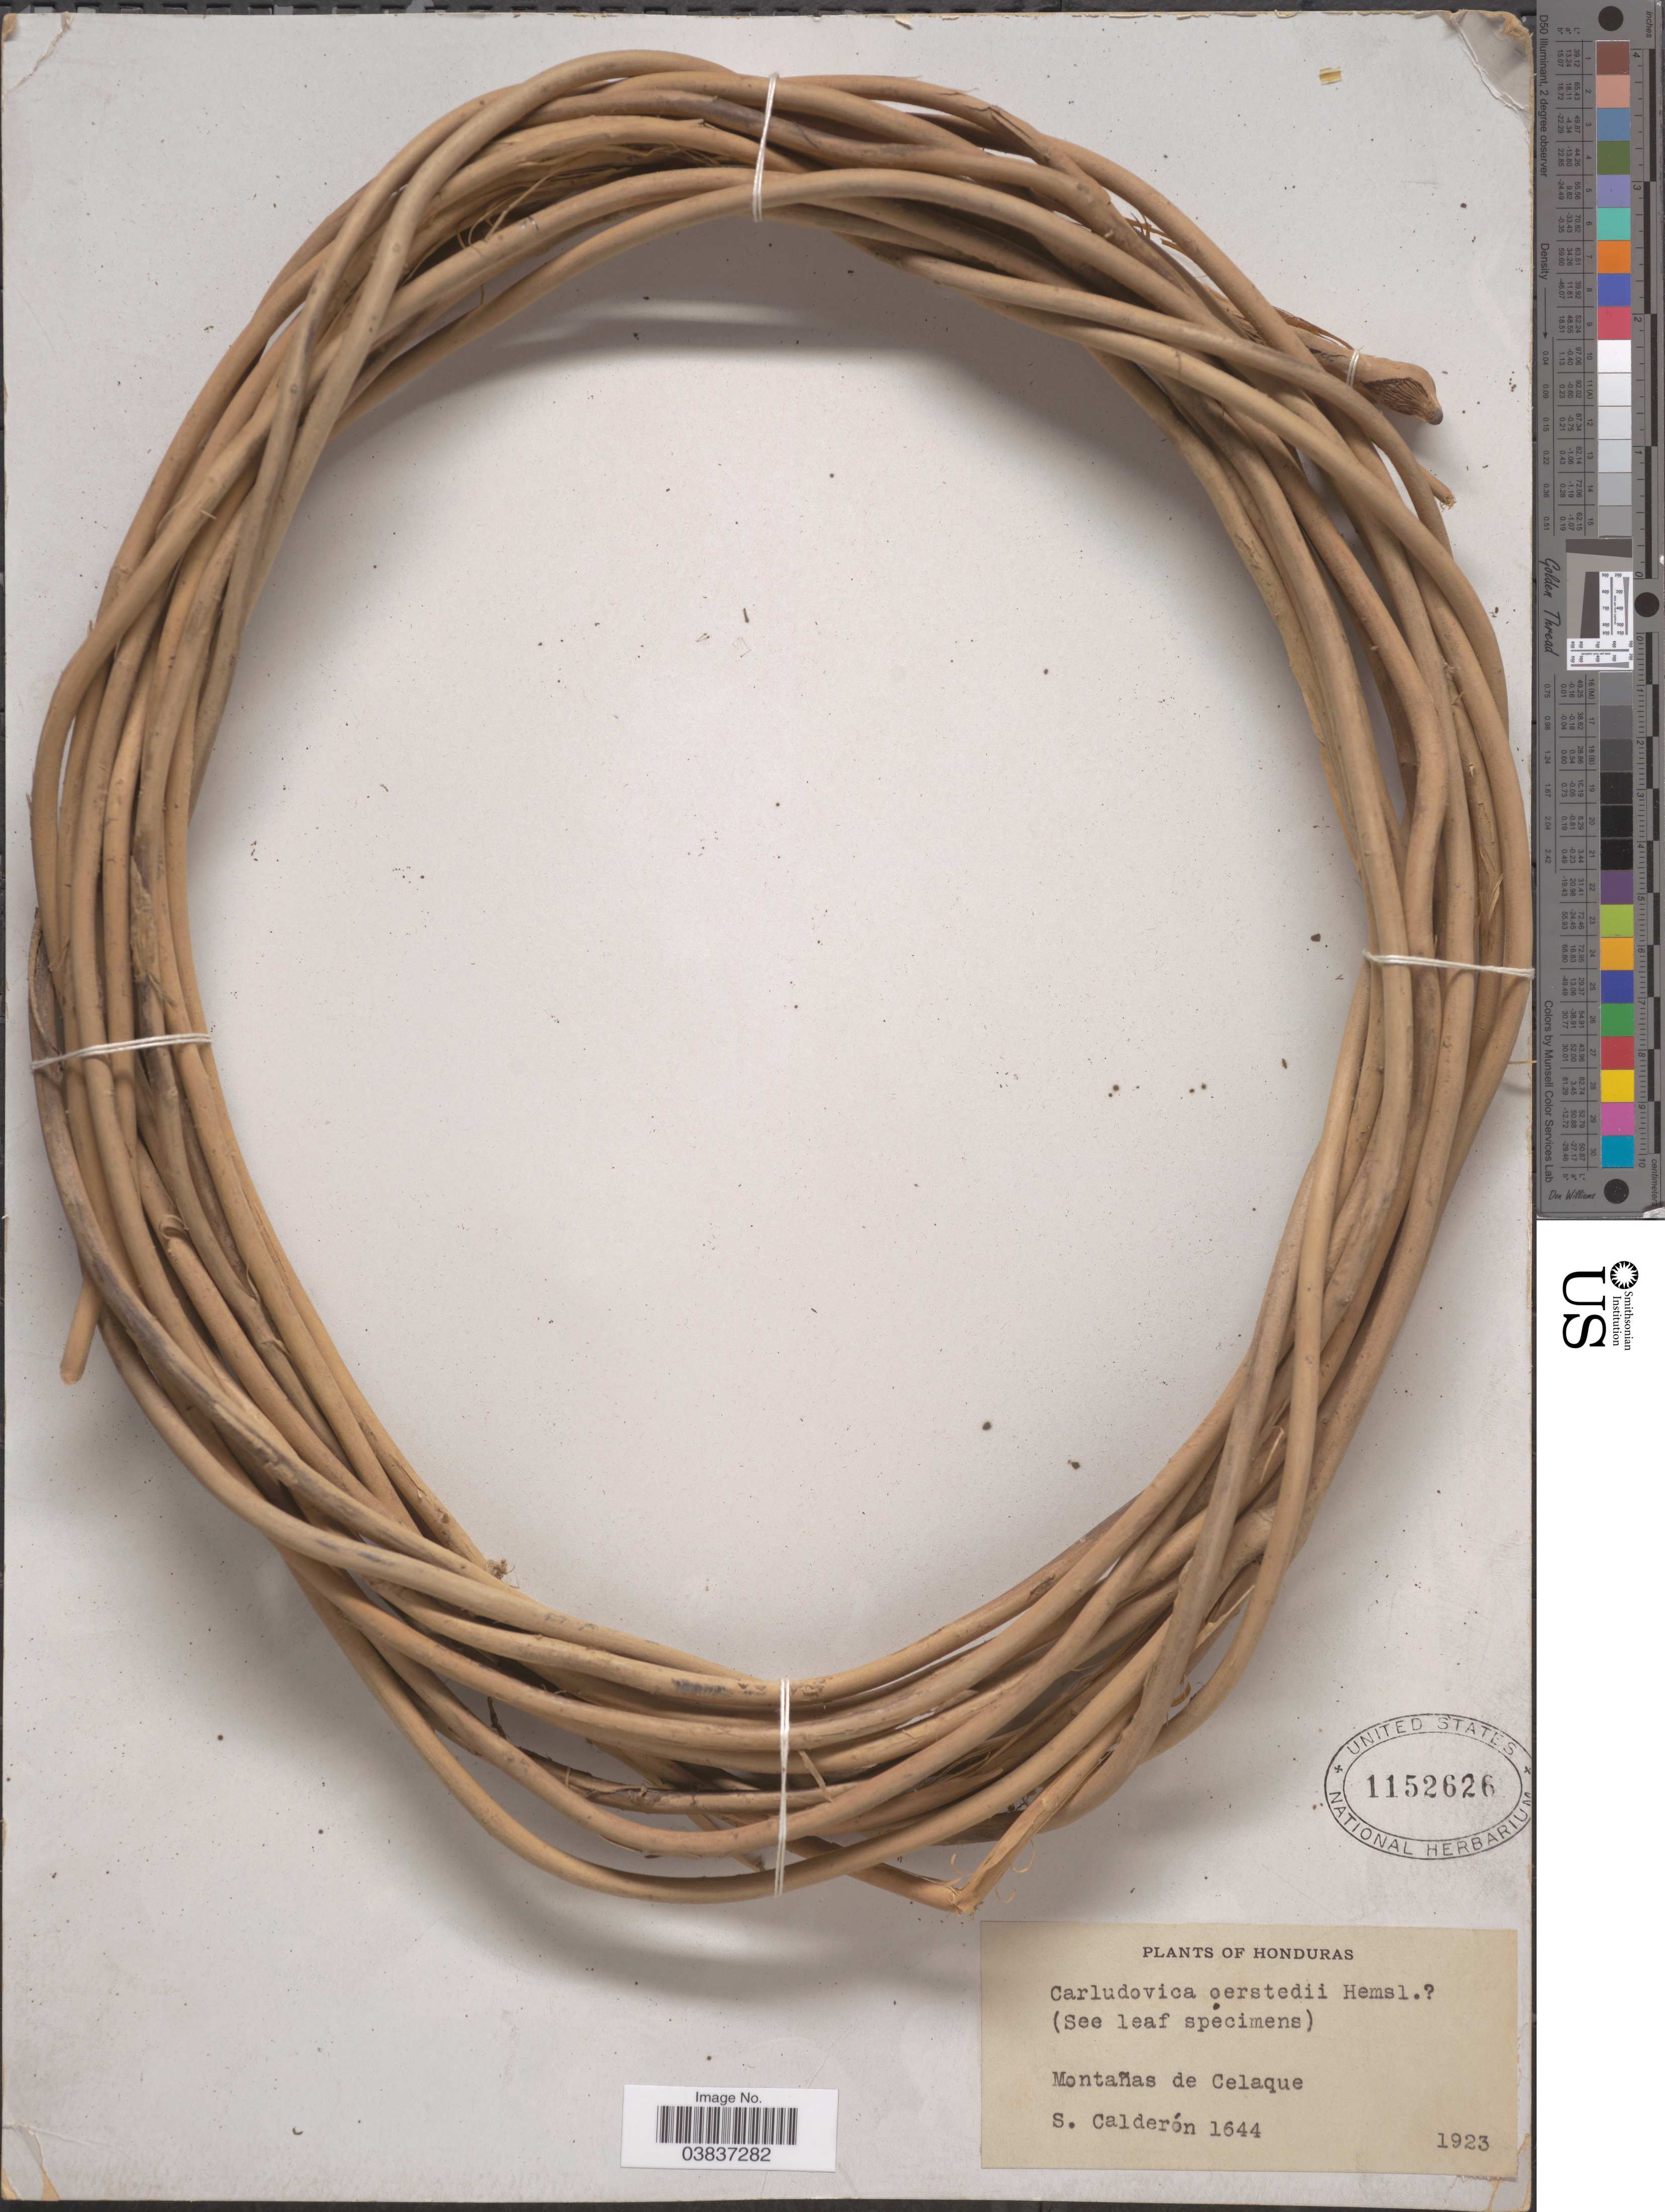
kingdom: Plantae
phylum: Tracheophyta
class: Liliopsida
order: Pandanales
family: Cyclanthaceae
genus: Carludovica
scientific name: Carludovica sp.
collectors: S. Calderón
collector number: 1644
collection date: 1923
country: Honduras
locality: Celaque.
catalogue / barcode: US 1152626